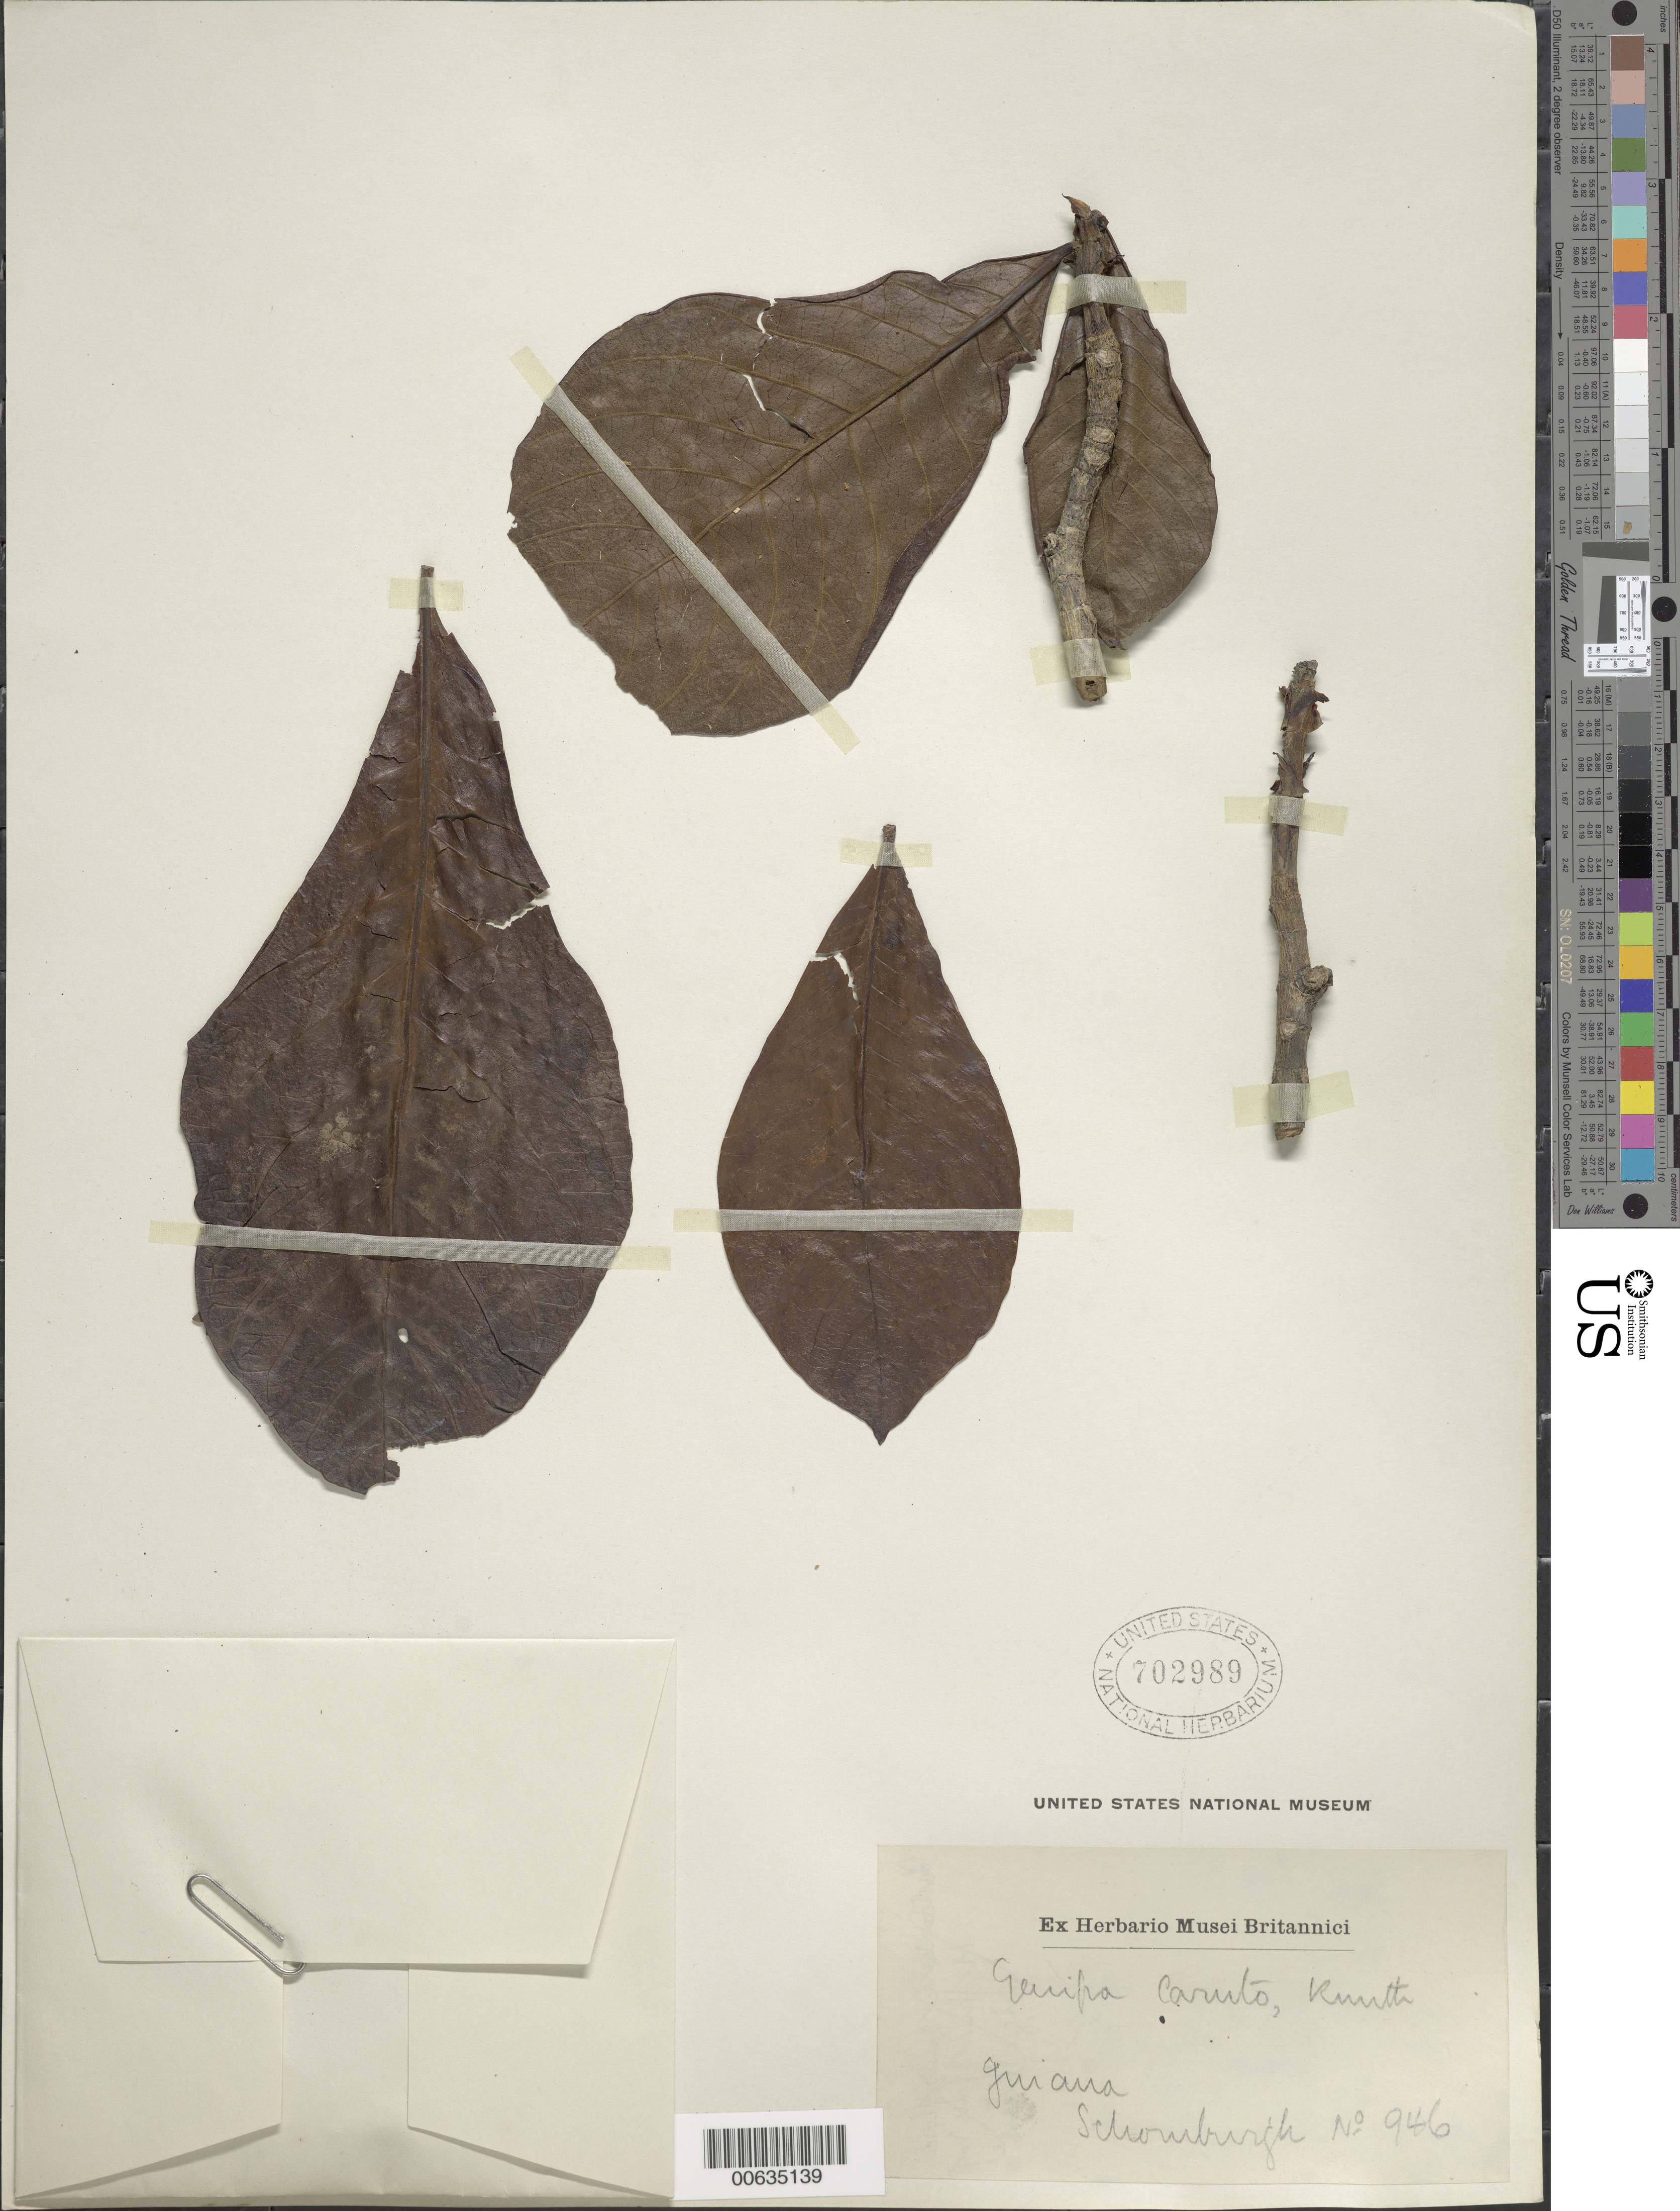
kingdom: Plantae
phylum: Tracheophyta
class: Magnoliopsida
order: Gentianales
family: Rubiaceae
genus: Genipa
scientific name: Genipa caruto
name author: Kunth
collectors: R. H. Schomburgk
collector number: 946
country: Guyana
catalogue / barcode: US 702989